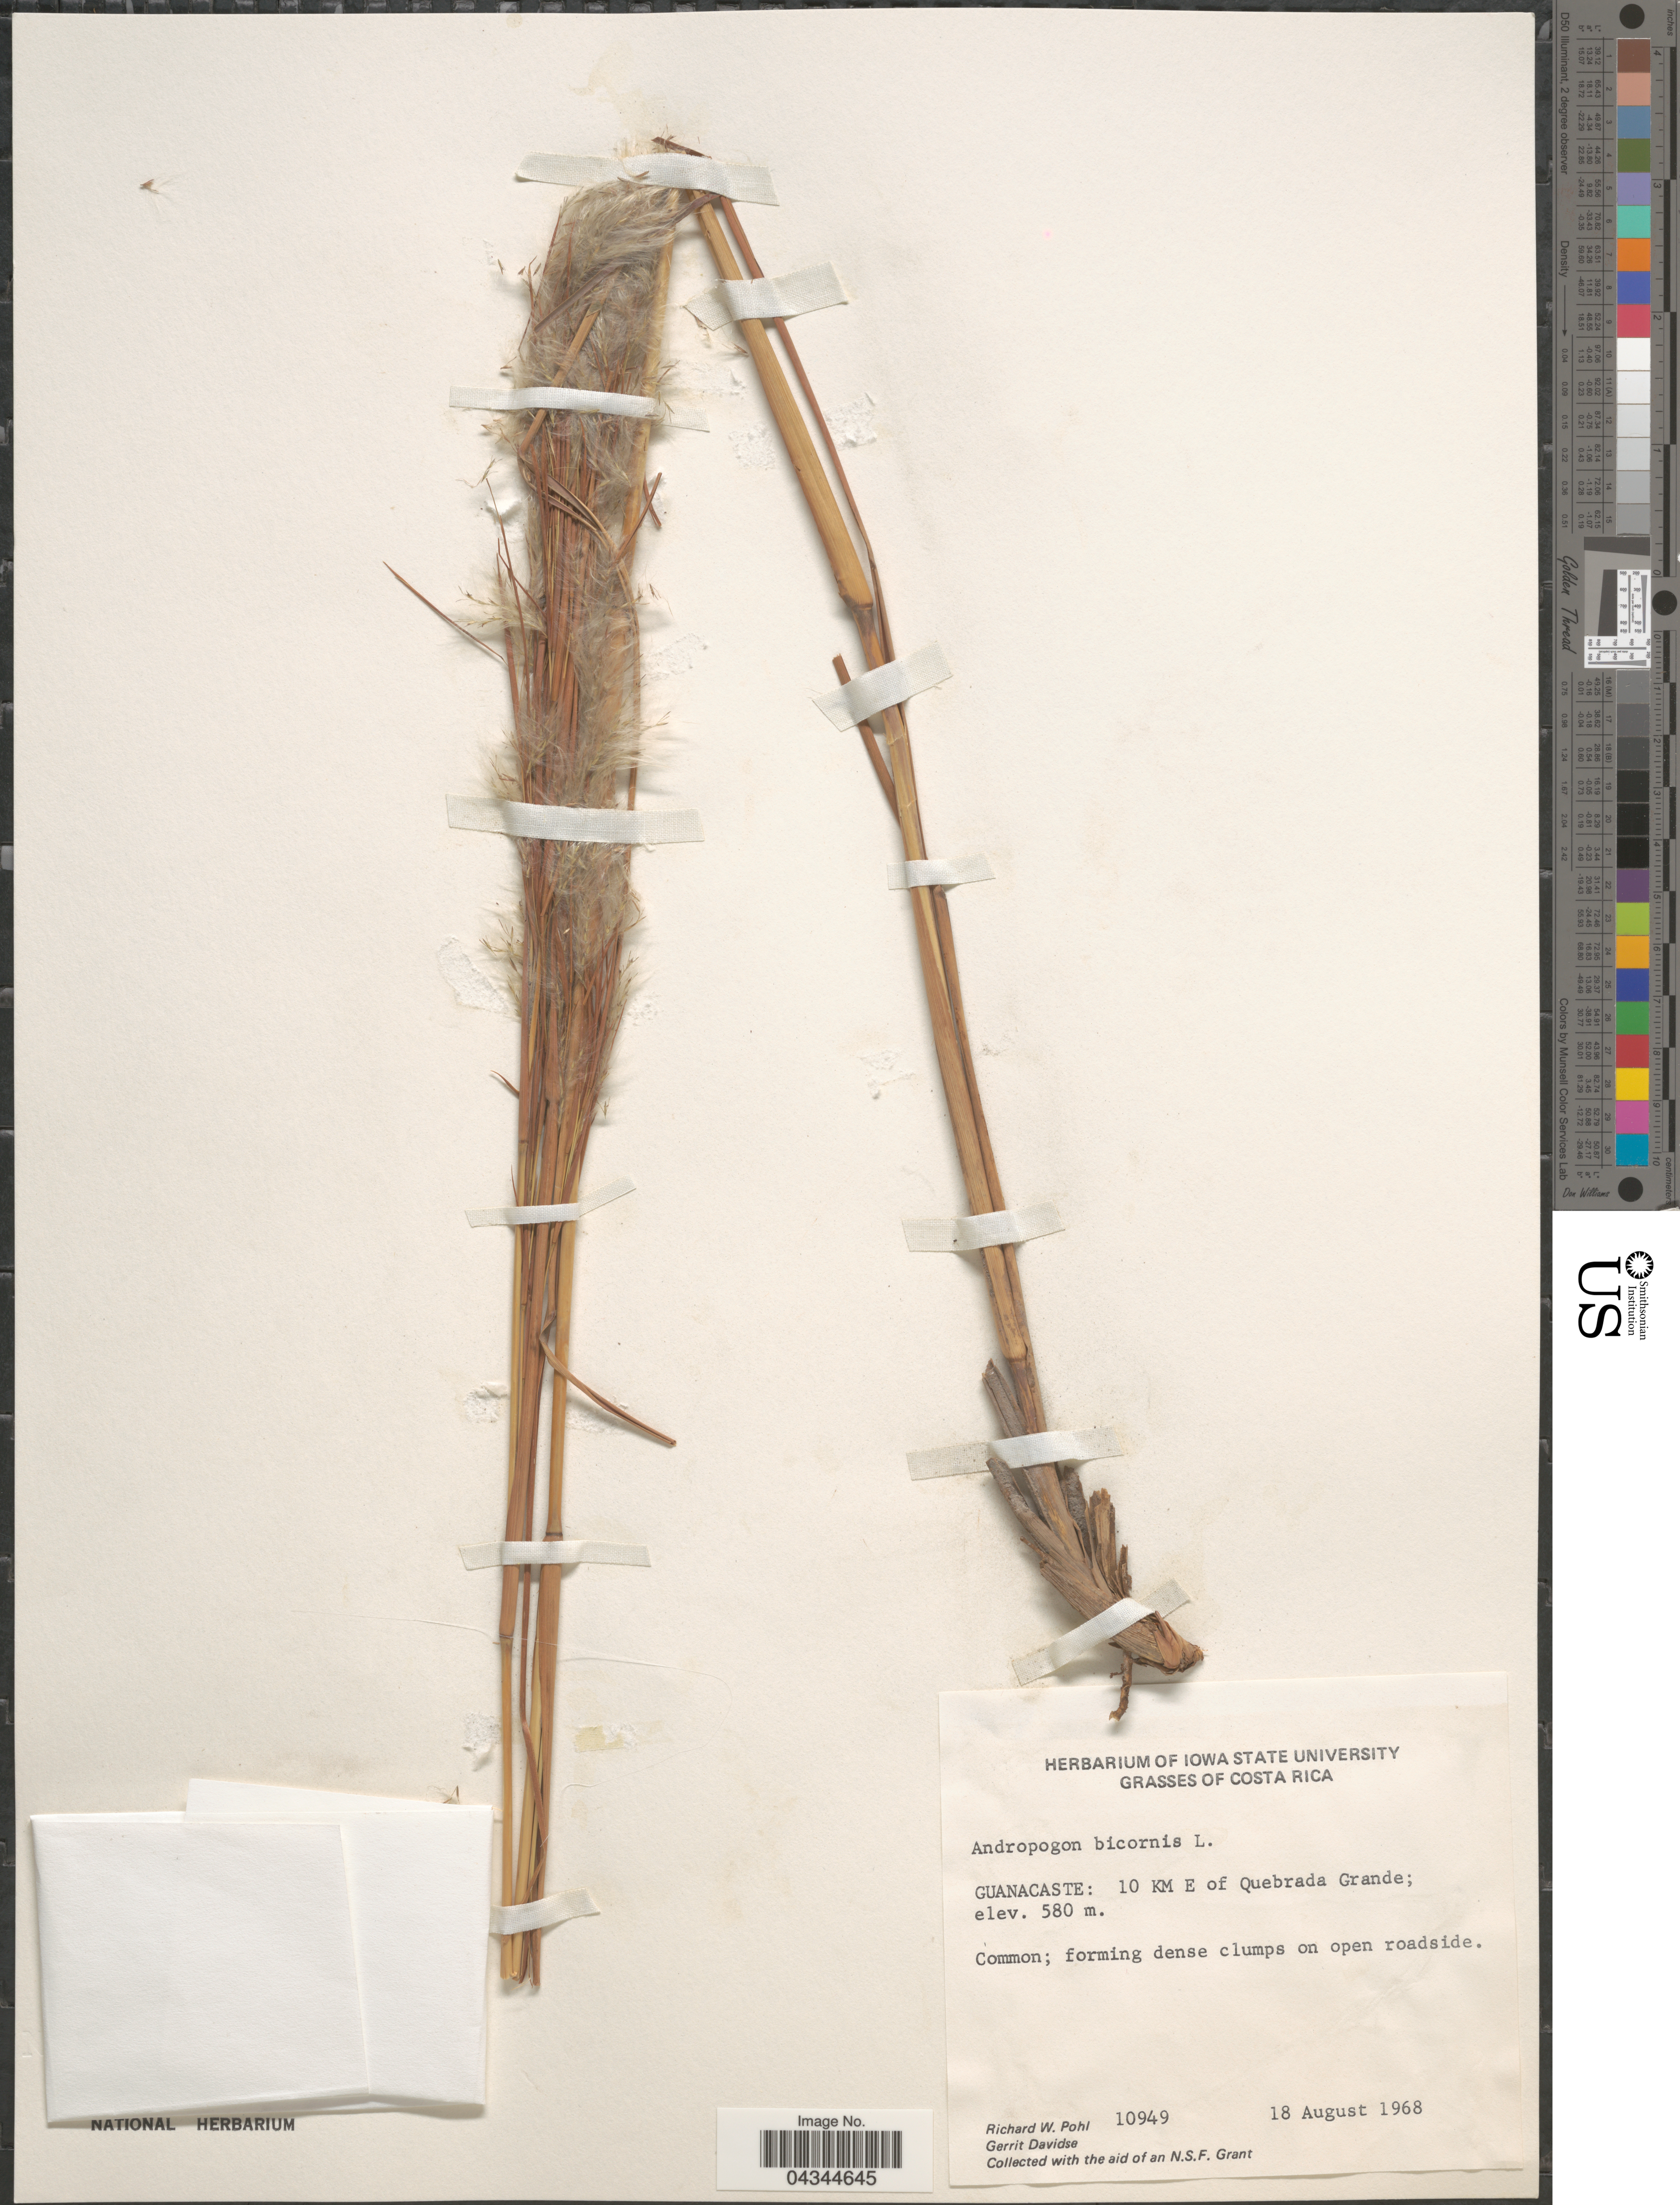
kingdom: Plantae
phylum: Tracheophyta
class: Liliopsida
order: Poales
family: Poaceae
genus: Andropogon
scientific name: Andropogon bicornis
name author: L.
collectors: R. W. Pohl & G. Davidse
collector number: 10949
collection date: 1968-08-18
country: Costa Rica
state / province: Guanacaste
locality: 10 KM E of Quebrada Grande.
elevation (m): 580